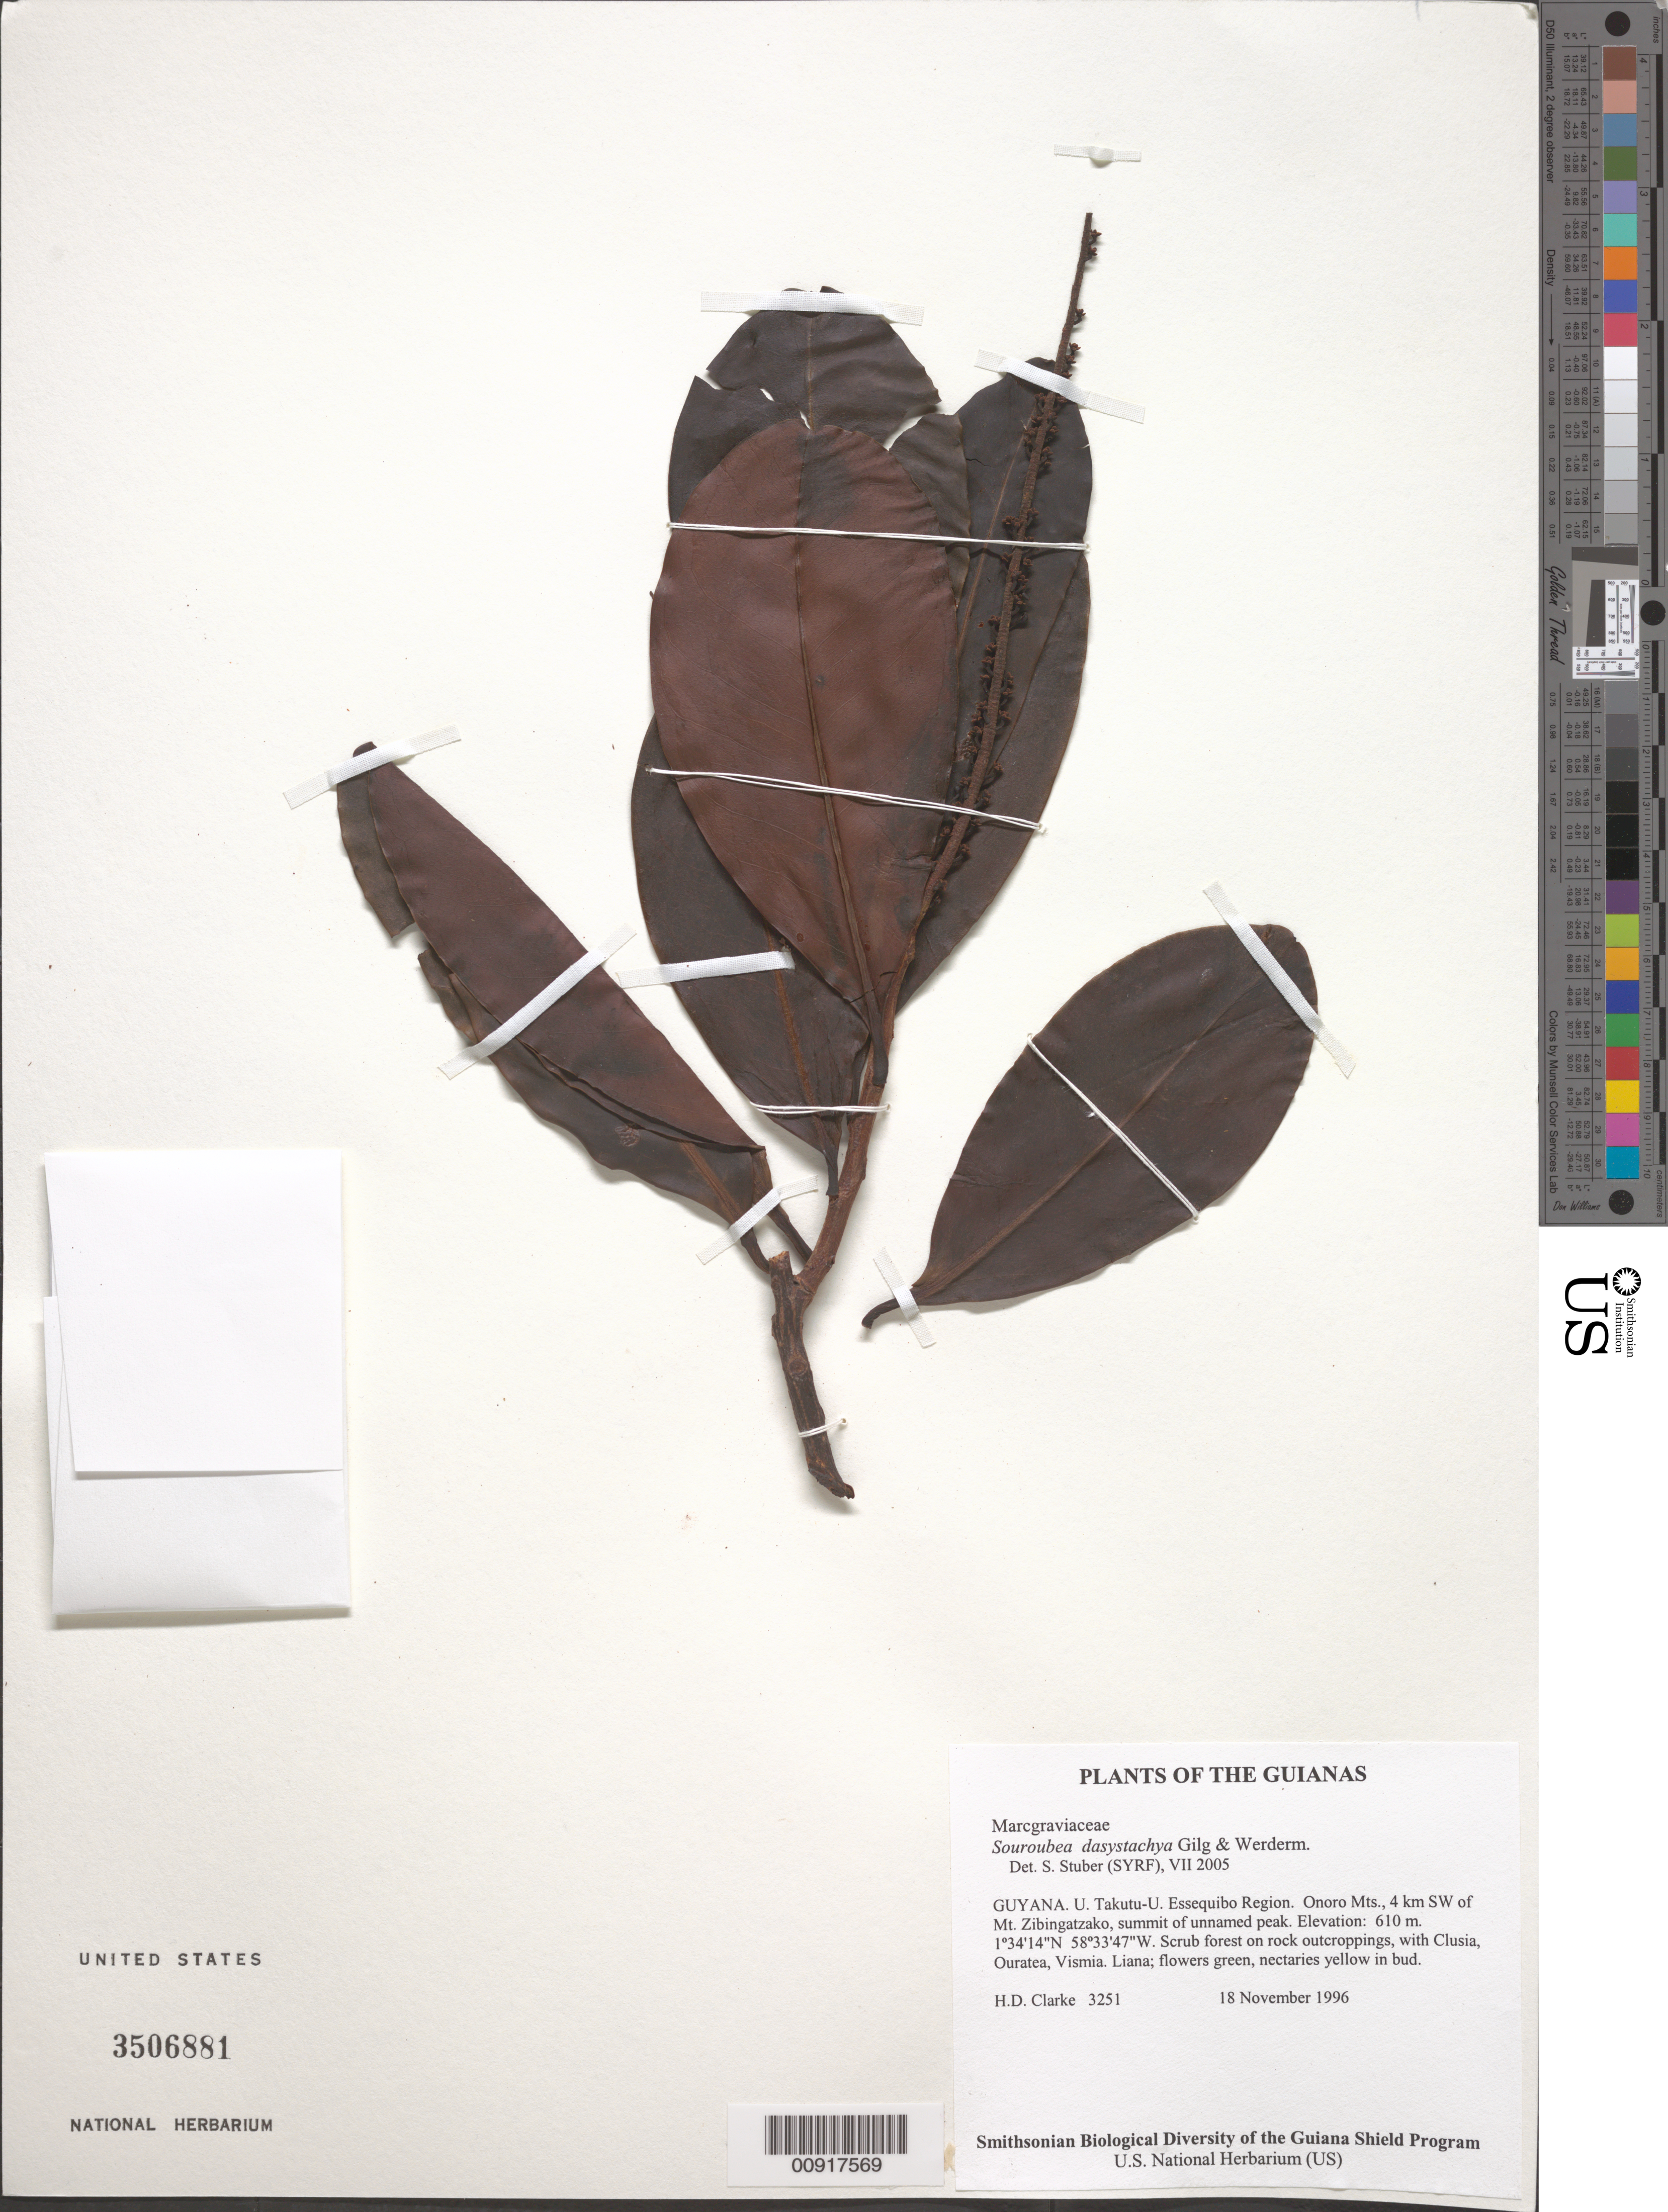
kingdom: Plantae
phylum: Tracheophyta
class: Magnoliopsida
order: Ericales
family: Marcgraviaceae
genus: Souroubea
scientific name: Souroubea dasystachya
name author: Gilg & Werderm.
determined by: Stuber, S.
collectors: H. D. Clarke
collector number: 3251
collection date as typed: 18 November 1996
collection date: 1996-11-18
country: Guyana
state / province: U. Takutu-U. Essequibo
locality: Onoro Mts., 4 km SW of Mt. Zibingatzako, summit of unnamed peak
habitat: Scrub forest on rock outcroppings, with Clusia, Ouratea, Vismia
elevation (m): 610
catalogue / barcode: US 3506881